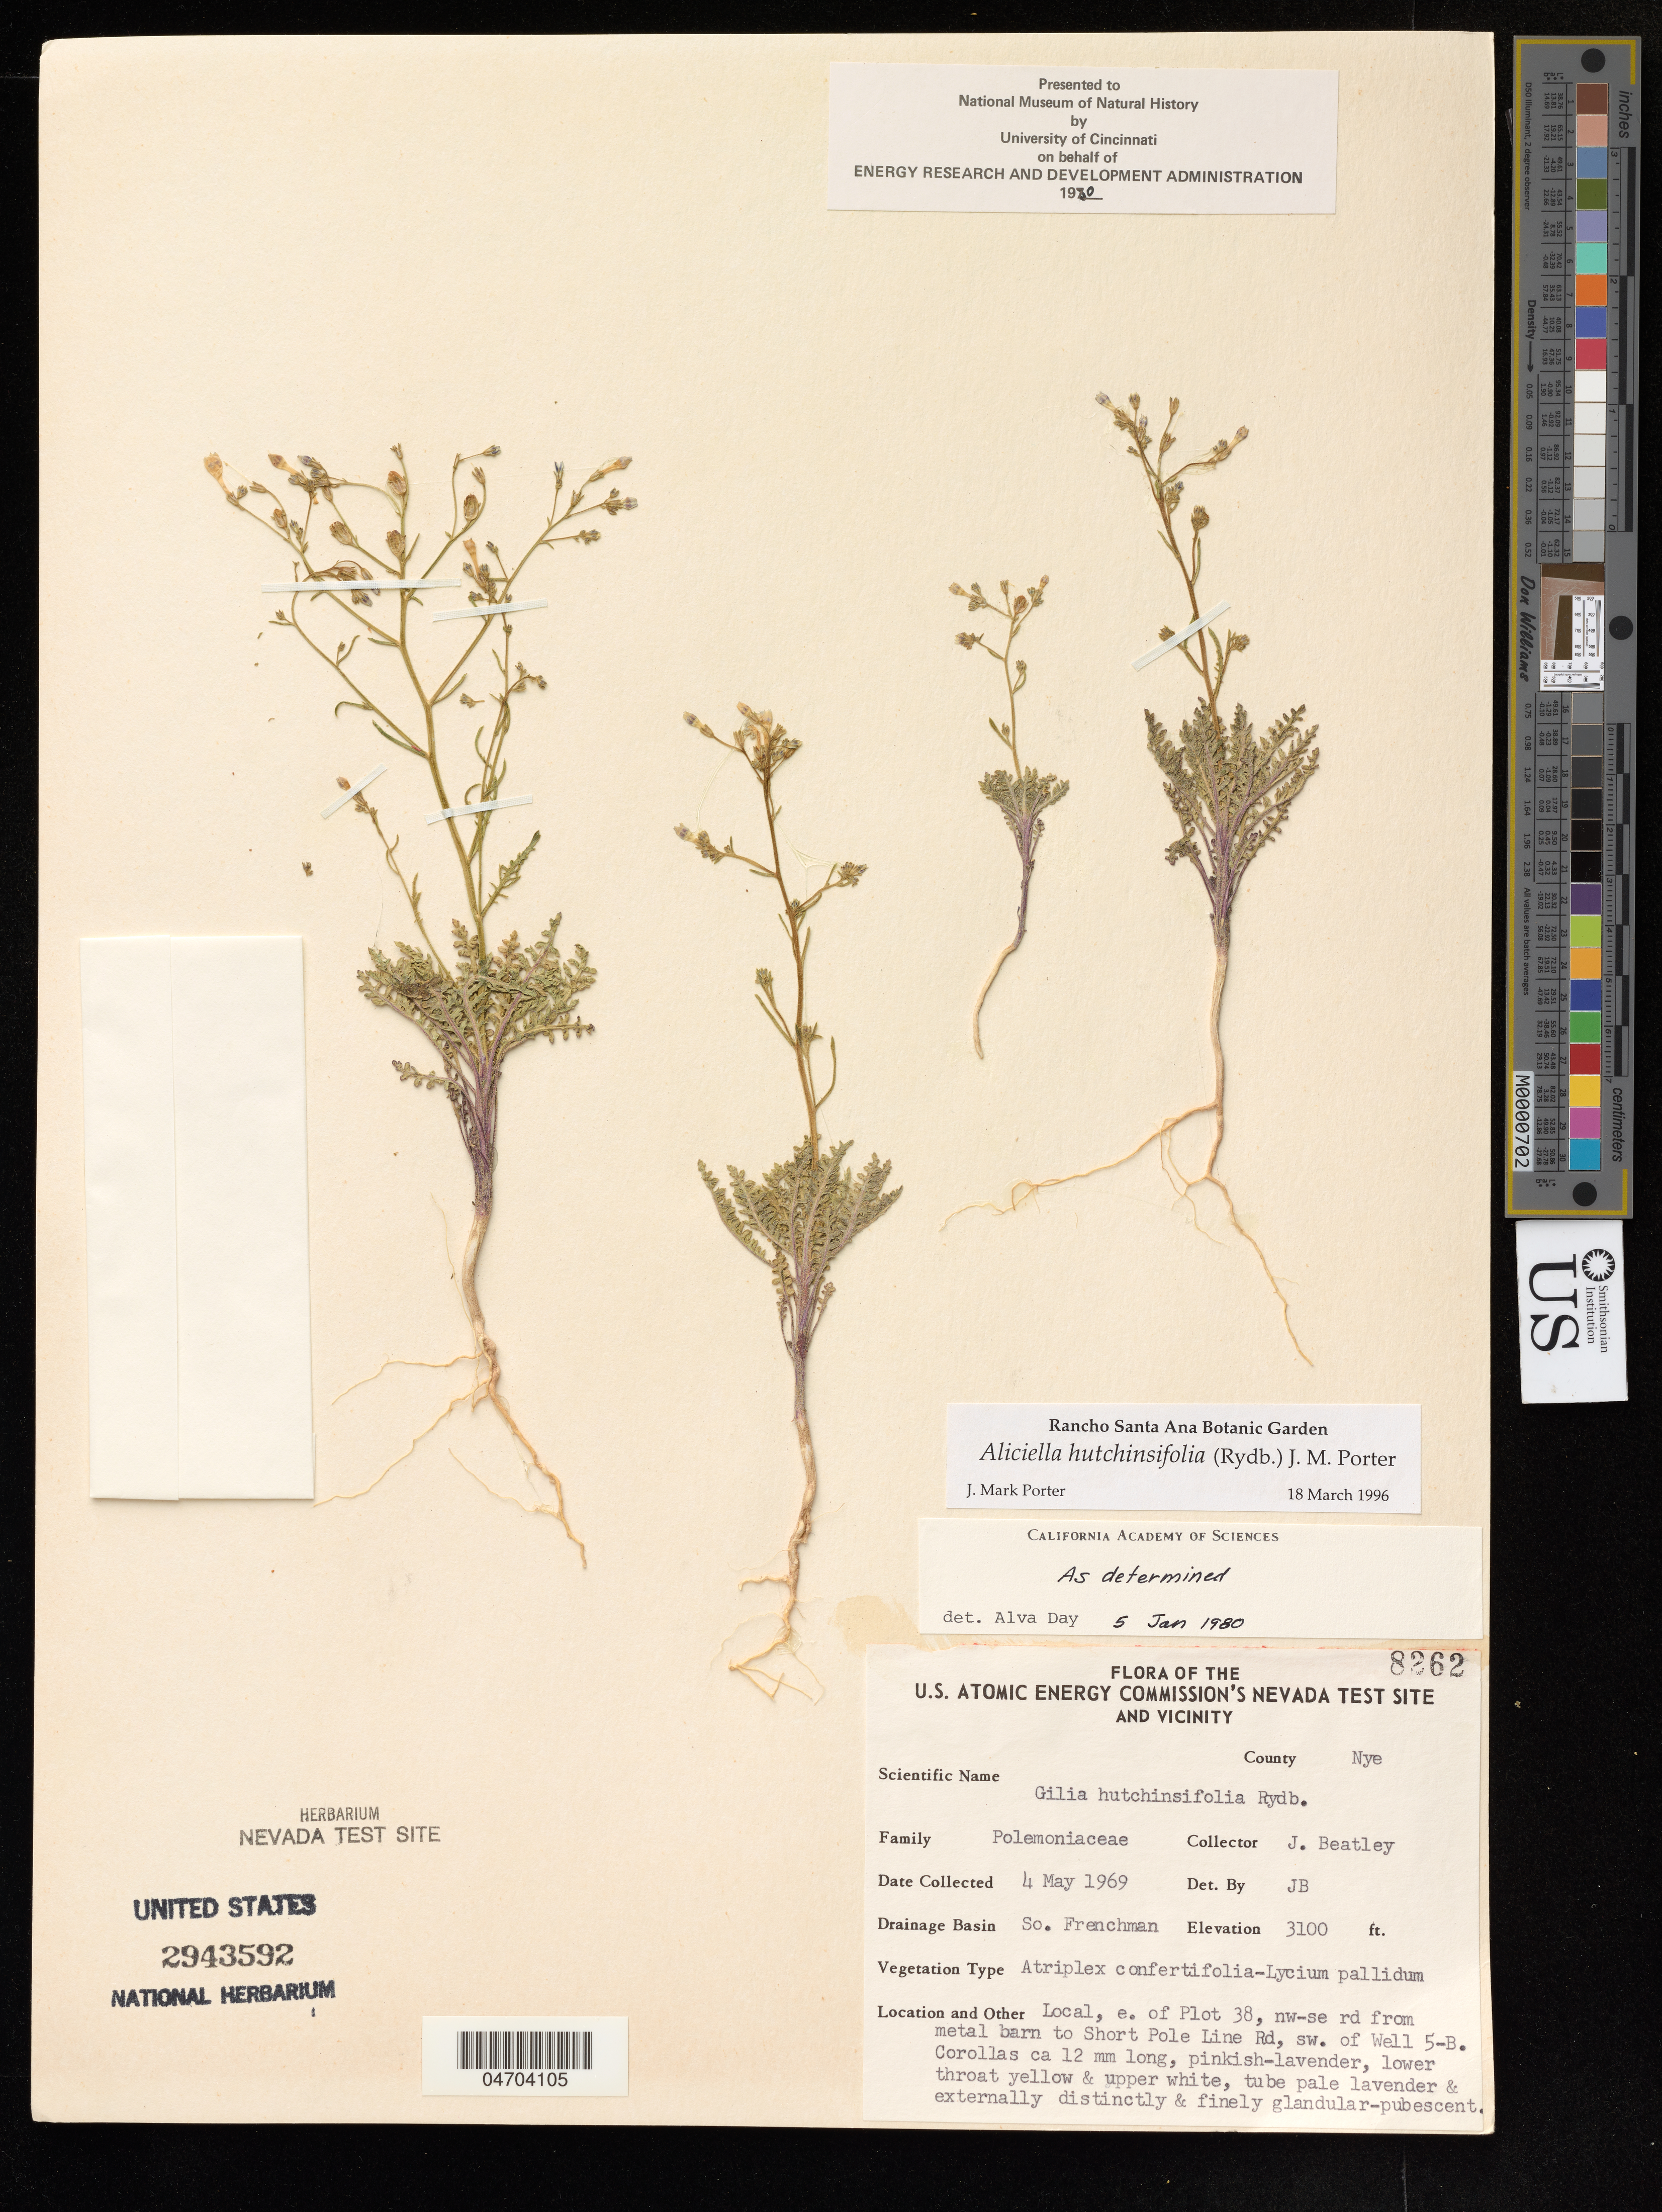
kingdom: Plantae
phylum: Tracheophyta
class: Magnoliopsida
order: Ericales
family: Polemoniaceae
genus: Aliciella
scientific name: Aliciella hutchinsifolia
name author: (Rydb.) J.M. Porter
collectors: J. Beatley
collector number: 8262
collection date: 1969-05-04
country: United States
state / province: Nevada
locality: Nye, Short Pole Line Rd, sw. of Well 5-B.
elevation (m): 945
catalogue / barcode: US 2943592